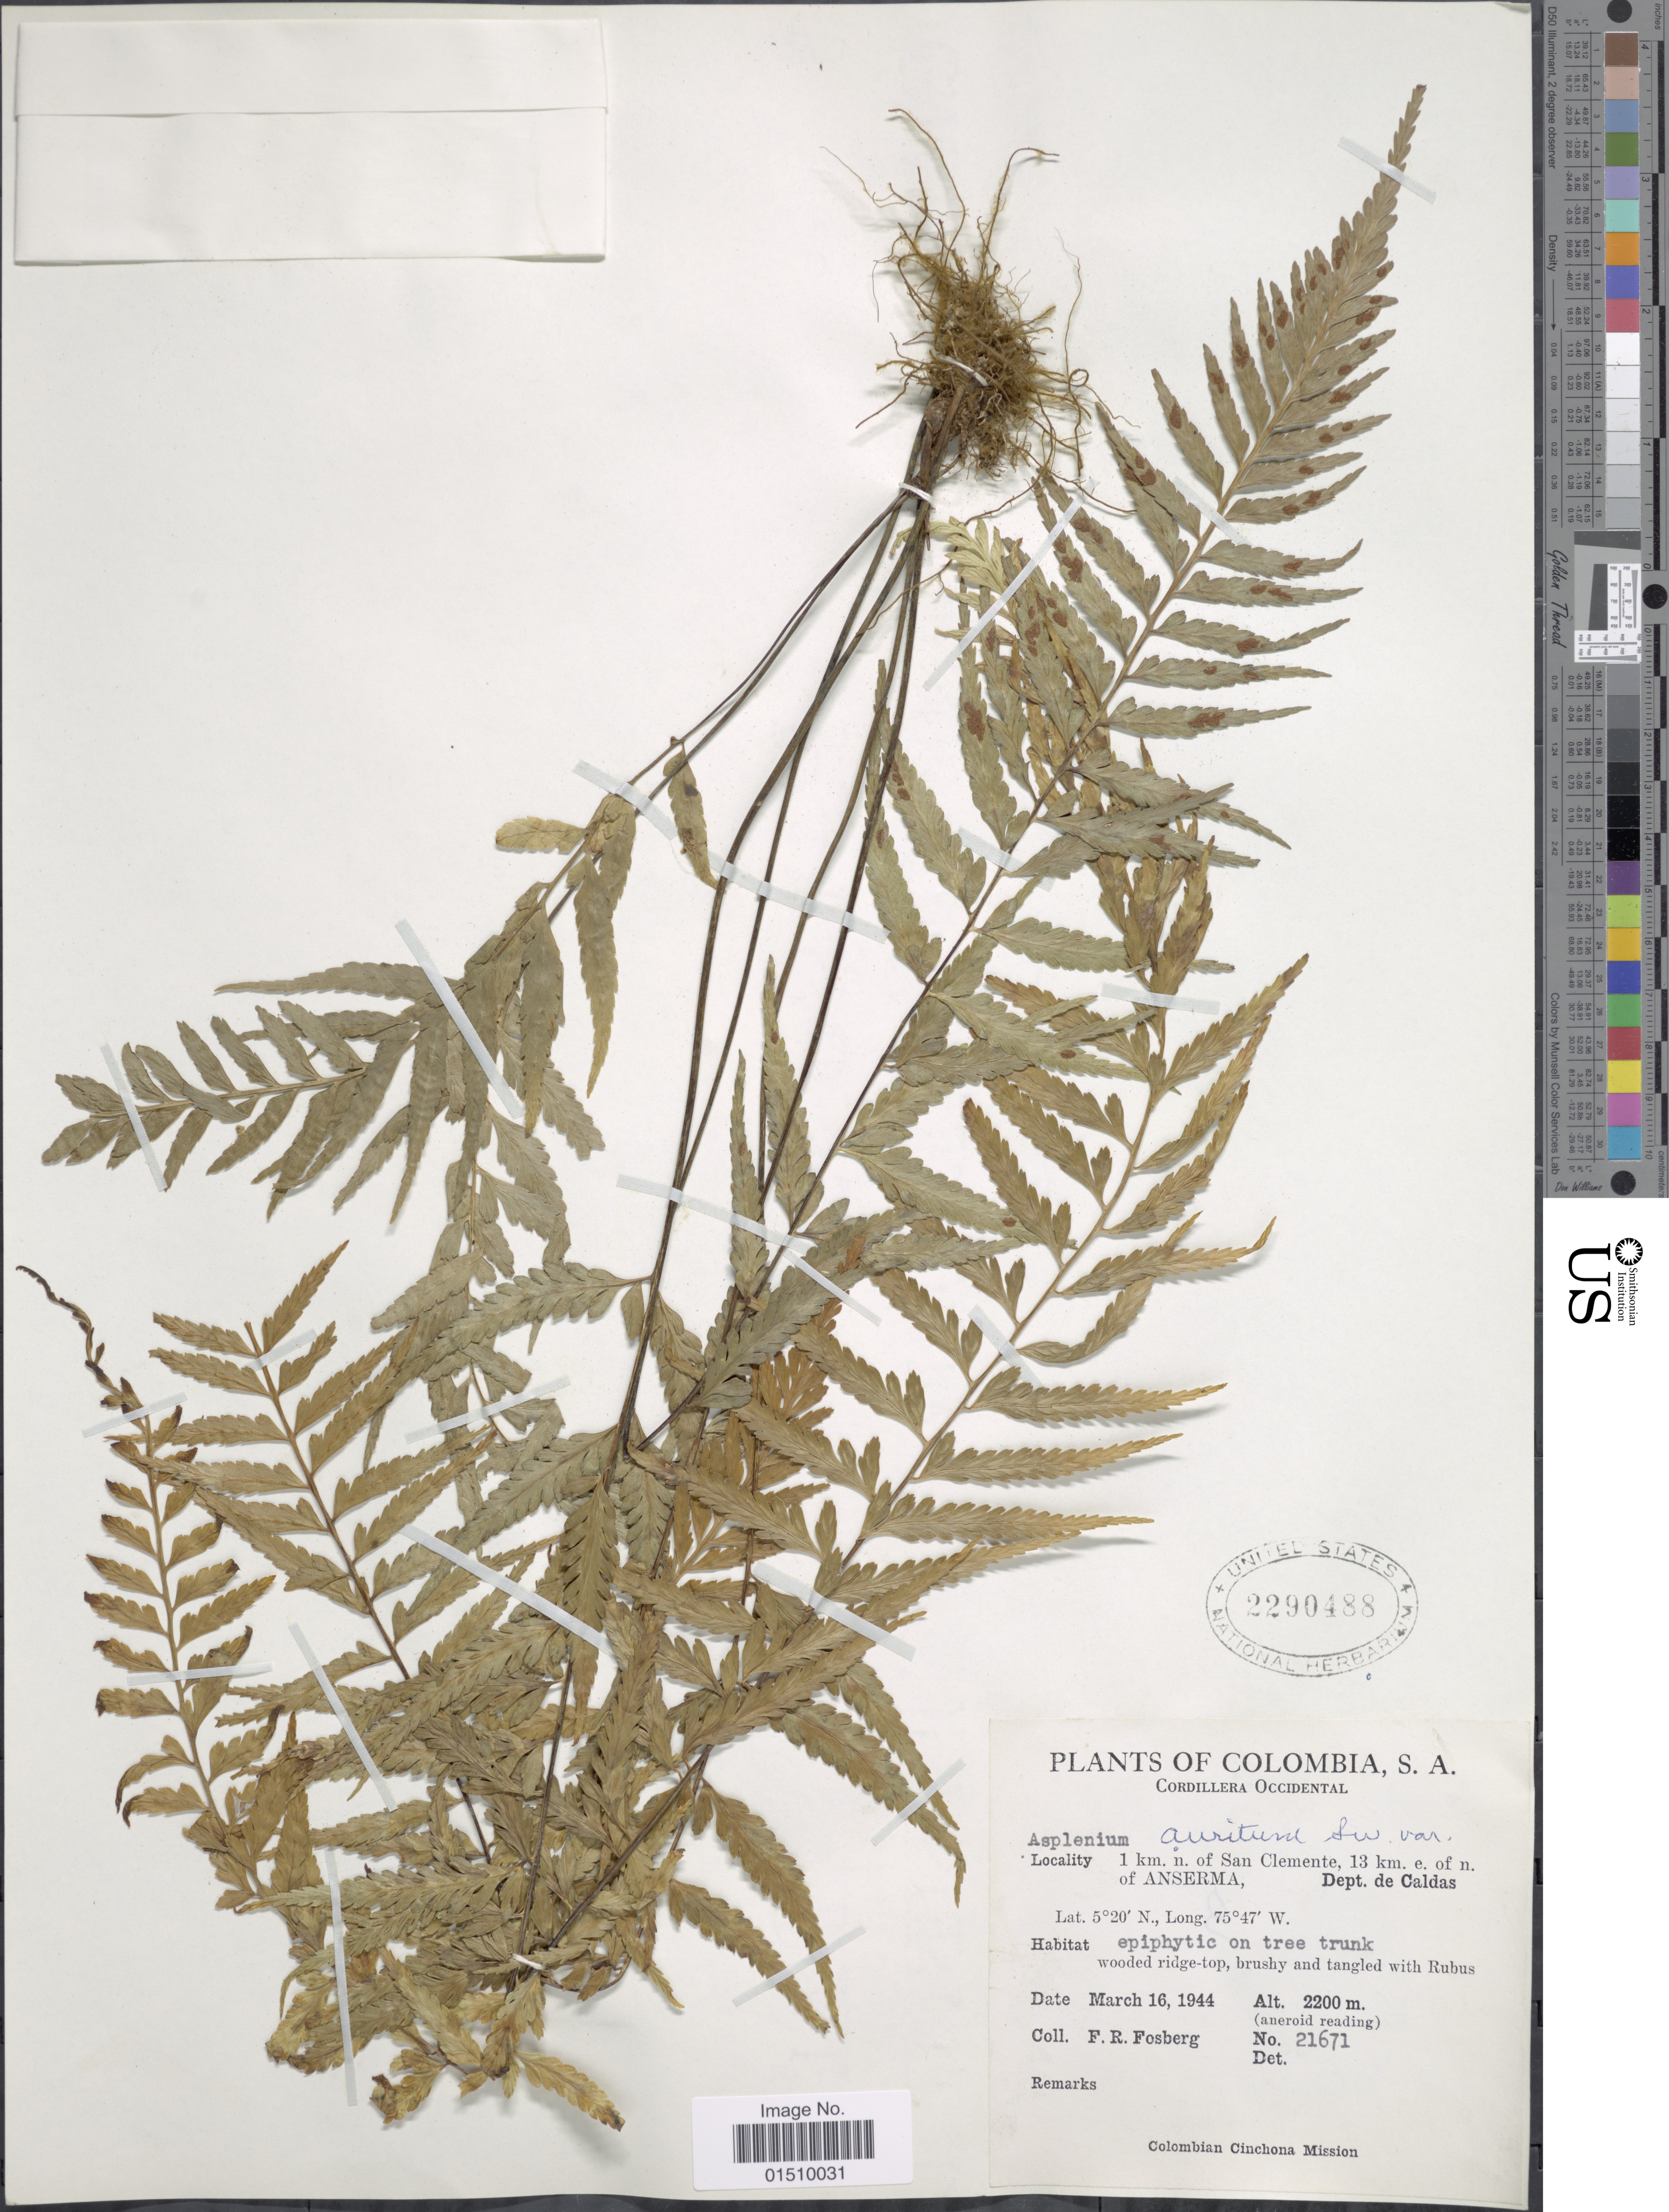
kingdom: Plantae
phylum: Tracheophyta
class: Polypodiopsida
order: Polypodiales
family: Aspleniaceae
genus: Asplenium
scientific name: Asplenium auritum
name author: Sw.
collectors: F. R. Fosberg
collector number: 21671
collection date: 1944-03-16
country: Colombia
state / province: Caldas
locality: Colombia, S.A. Cordillera Occidental, 1 km. n. of San Clemente, 13 km. e. of n. of ANSERMA, Dept. de Caldas.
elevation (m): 2200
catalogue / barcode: US 2290488